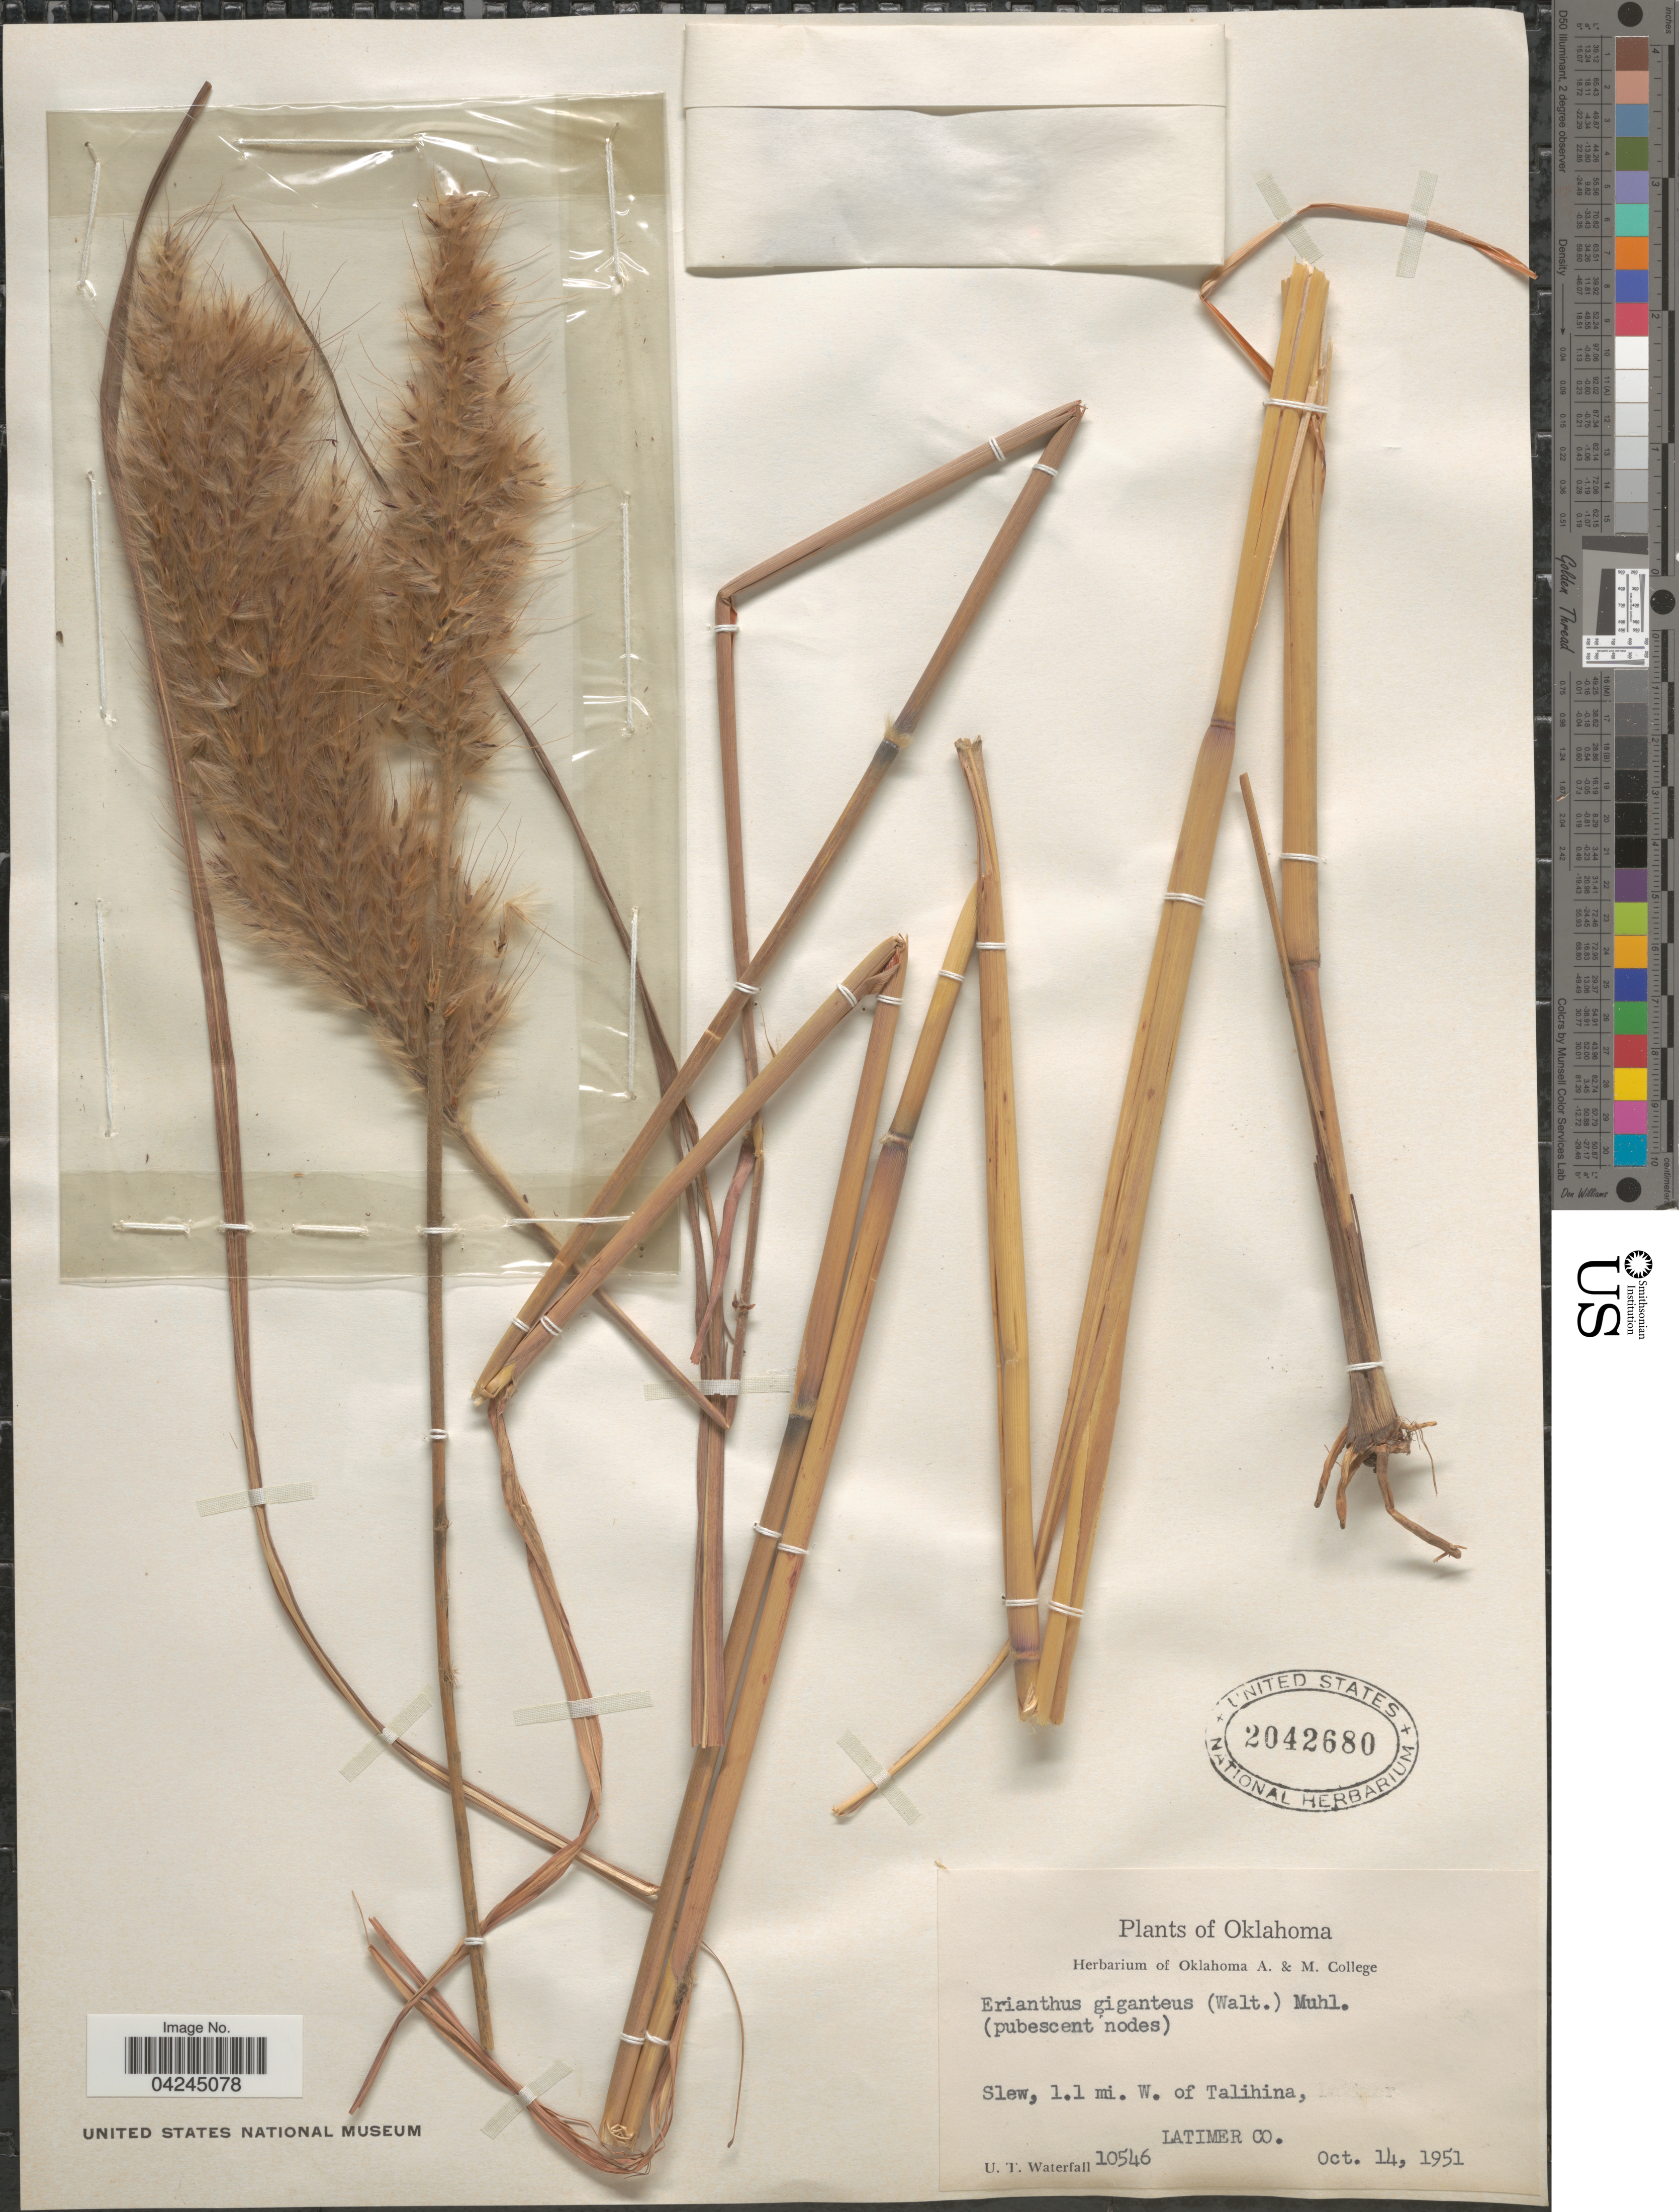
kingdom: Plantae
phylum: Tracheophyta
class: Liliopsida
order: Poales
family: Poaceae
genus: Erianthus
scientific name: Erianthus giganteus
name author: (Walter) P. Beauv.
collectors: U. T. Waterfall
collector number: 10546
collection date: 1951-10-14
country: United States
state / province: Oklahoma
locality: Slew, 1.1 mi. W. of Talihina, Latimer Co.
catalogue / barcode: US 2042680